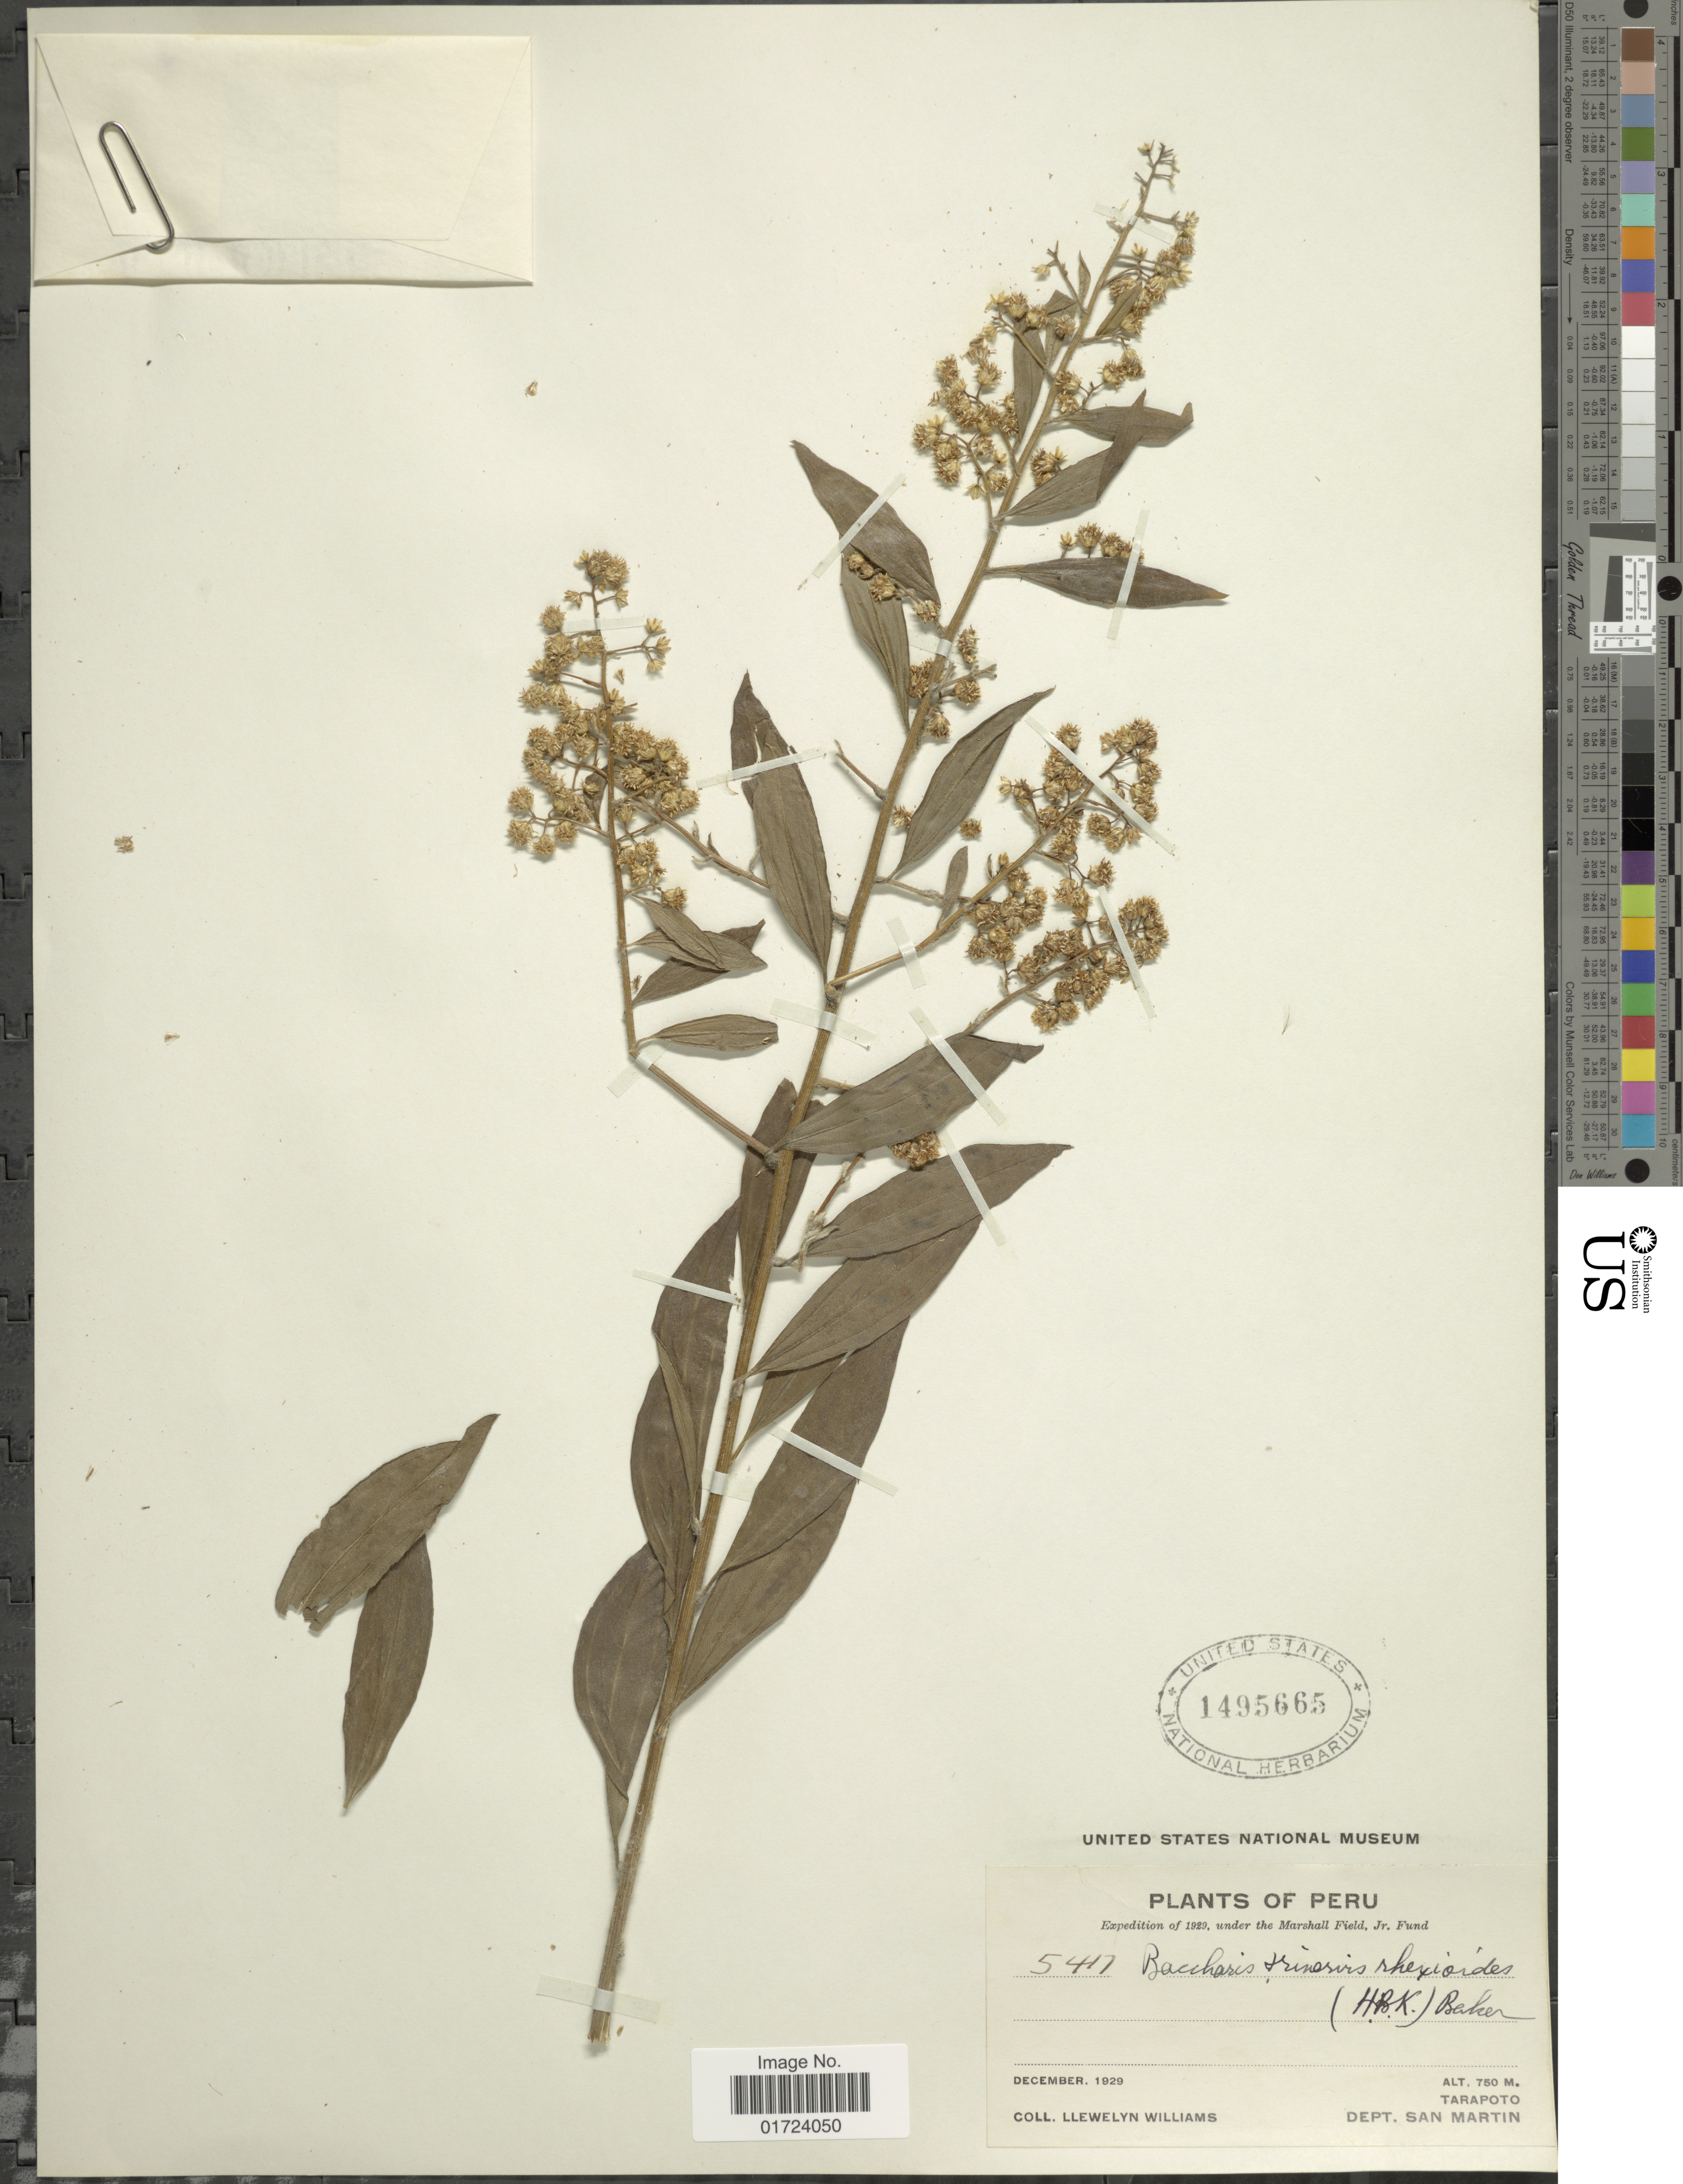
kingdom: Plantae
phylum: Tracheophyta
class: Magnoliopsida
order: Asterales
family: Asteraceae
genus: Baccharis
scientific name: Baccharis trinervis var. rhexioides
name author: (Kunth) Baker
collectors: Ll. Williams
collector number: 5417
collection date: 1929-12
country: Peru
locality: Tarapoto, Dept. San Martin.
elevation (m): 750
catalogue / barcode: US 1495665